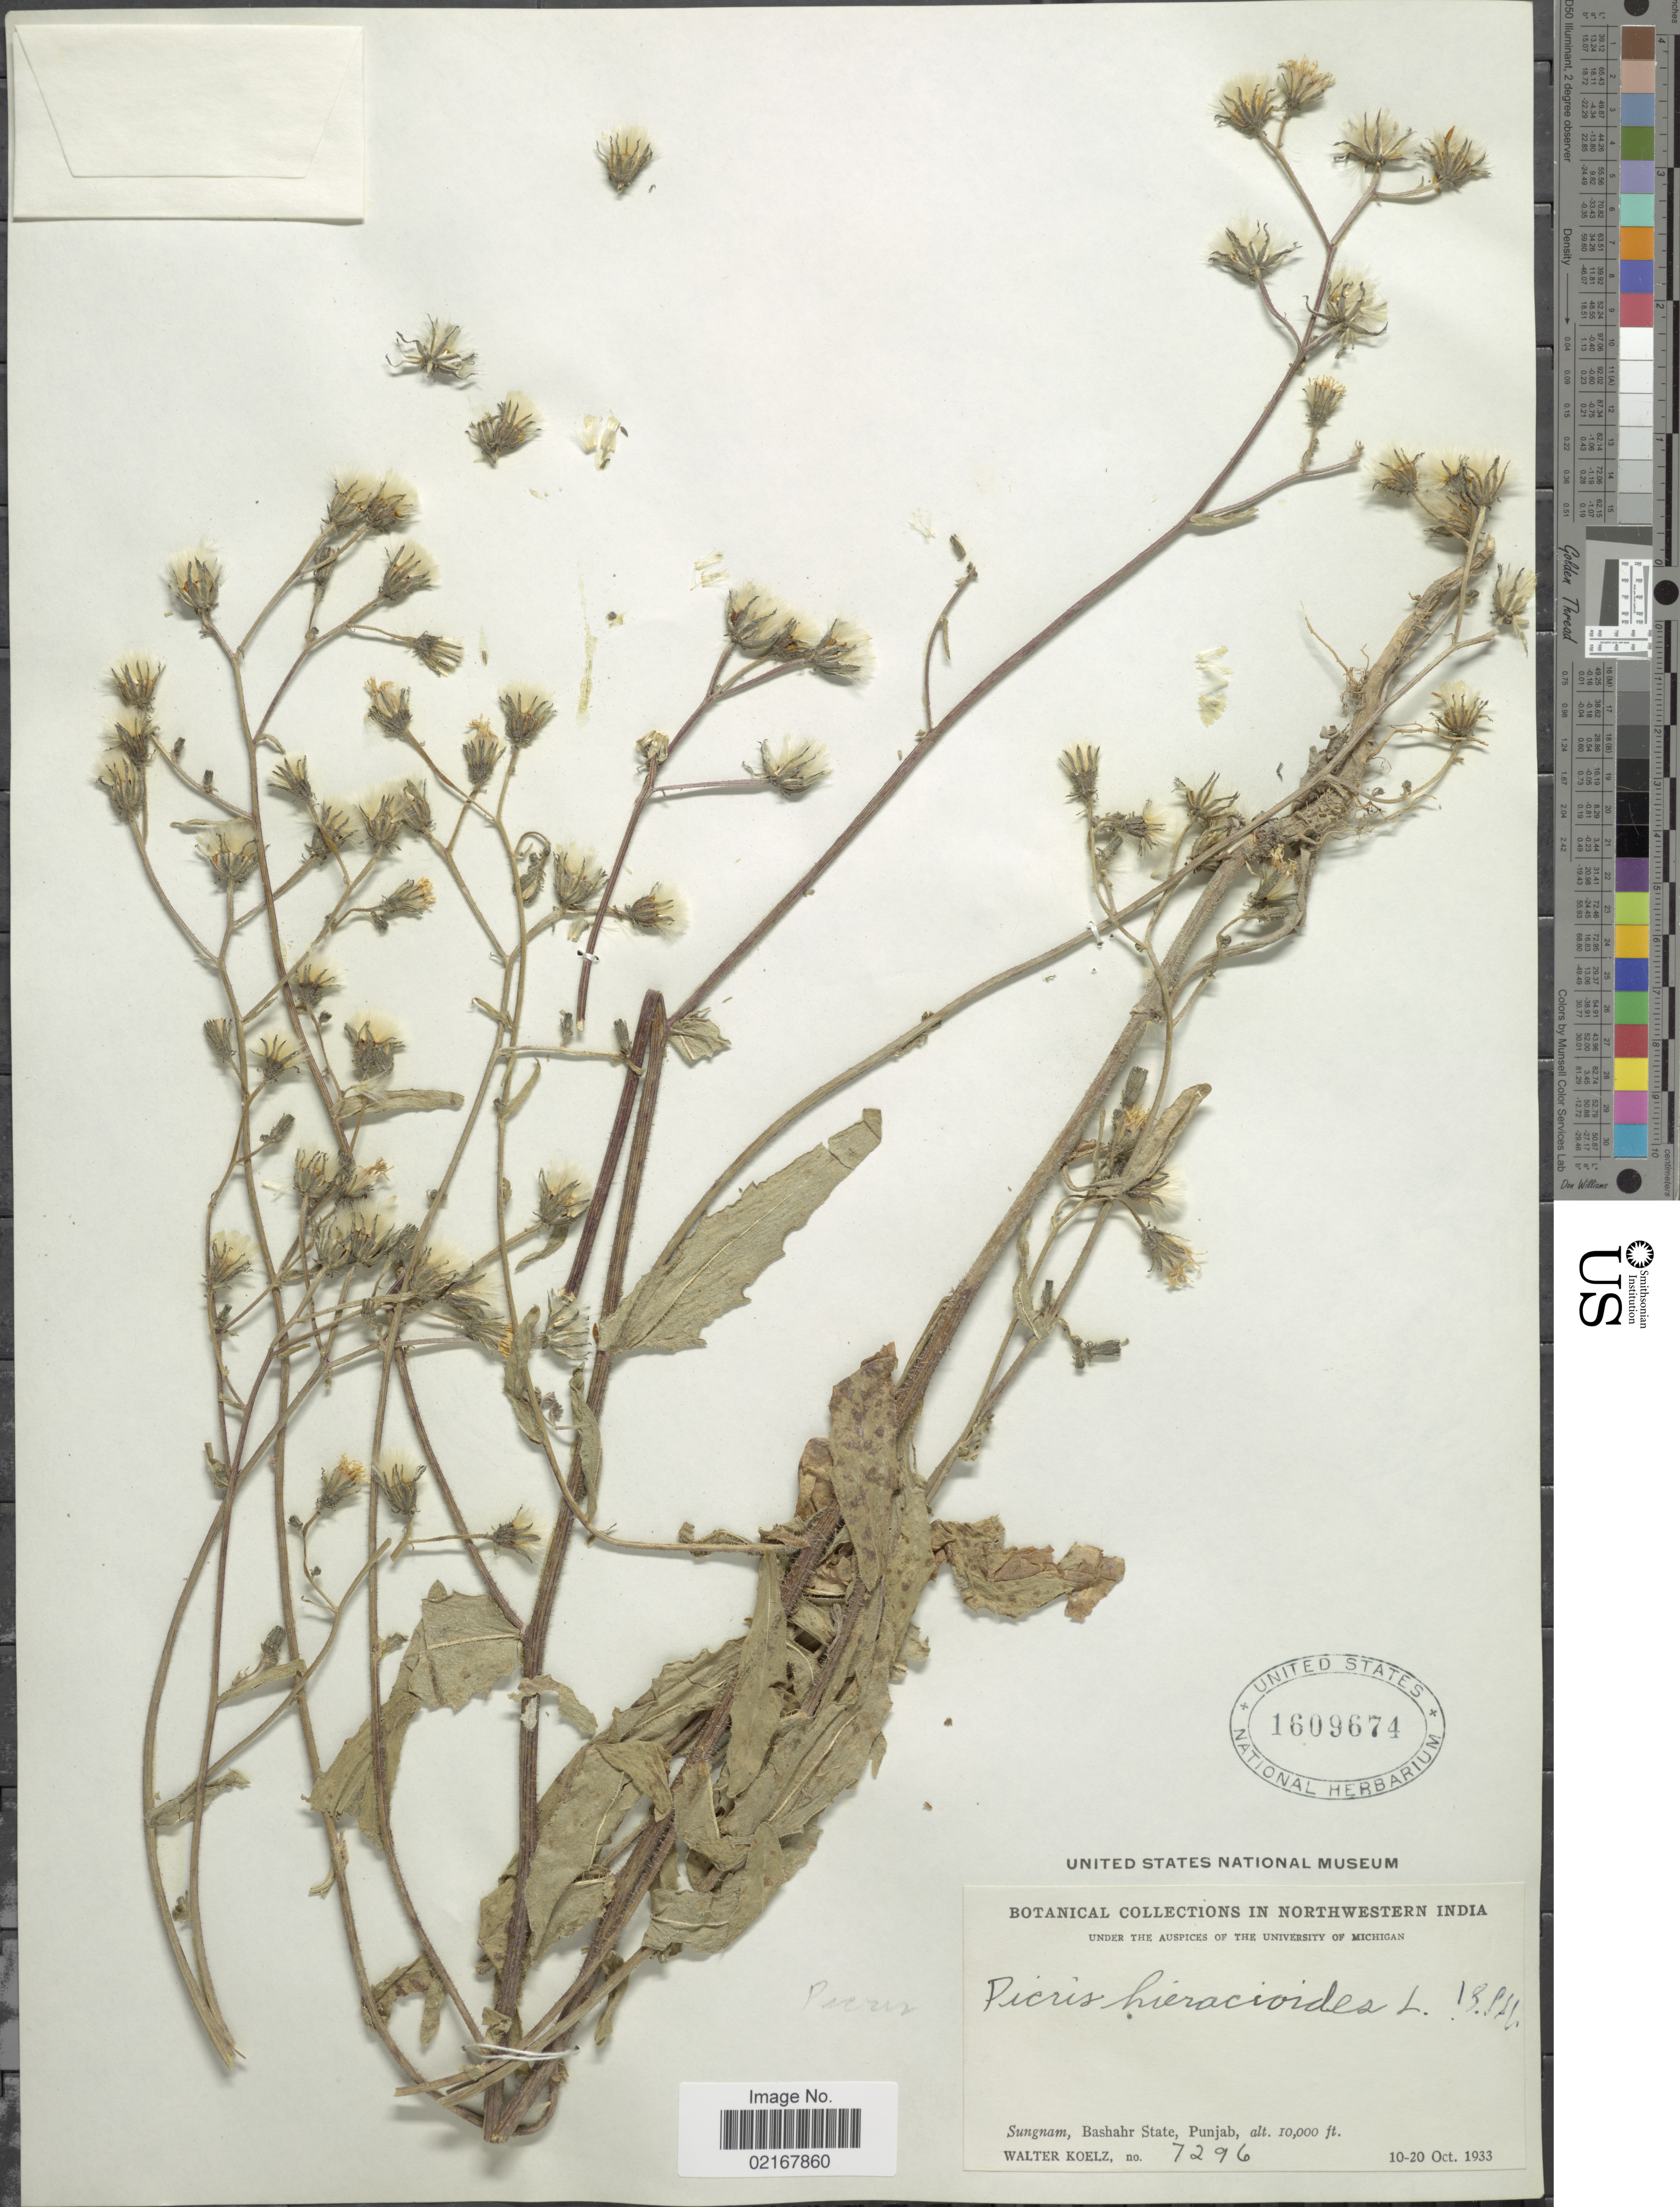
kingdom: Plantae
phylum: Tracheophyta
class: Magnoliopsida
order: Asterales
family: Asteraceae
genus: Picris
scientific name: Picris hieracioides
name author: L.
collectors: W. N. Koelz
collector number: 7296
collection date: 1933-10-10/1933-10-20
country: India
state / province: Punjab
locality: Northwestern India, Sungnam, Bashahr State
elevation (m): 3048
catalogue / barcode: US 1609674